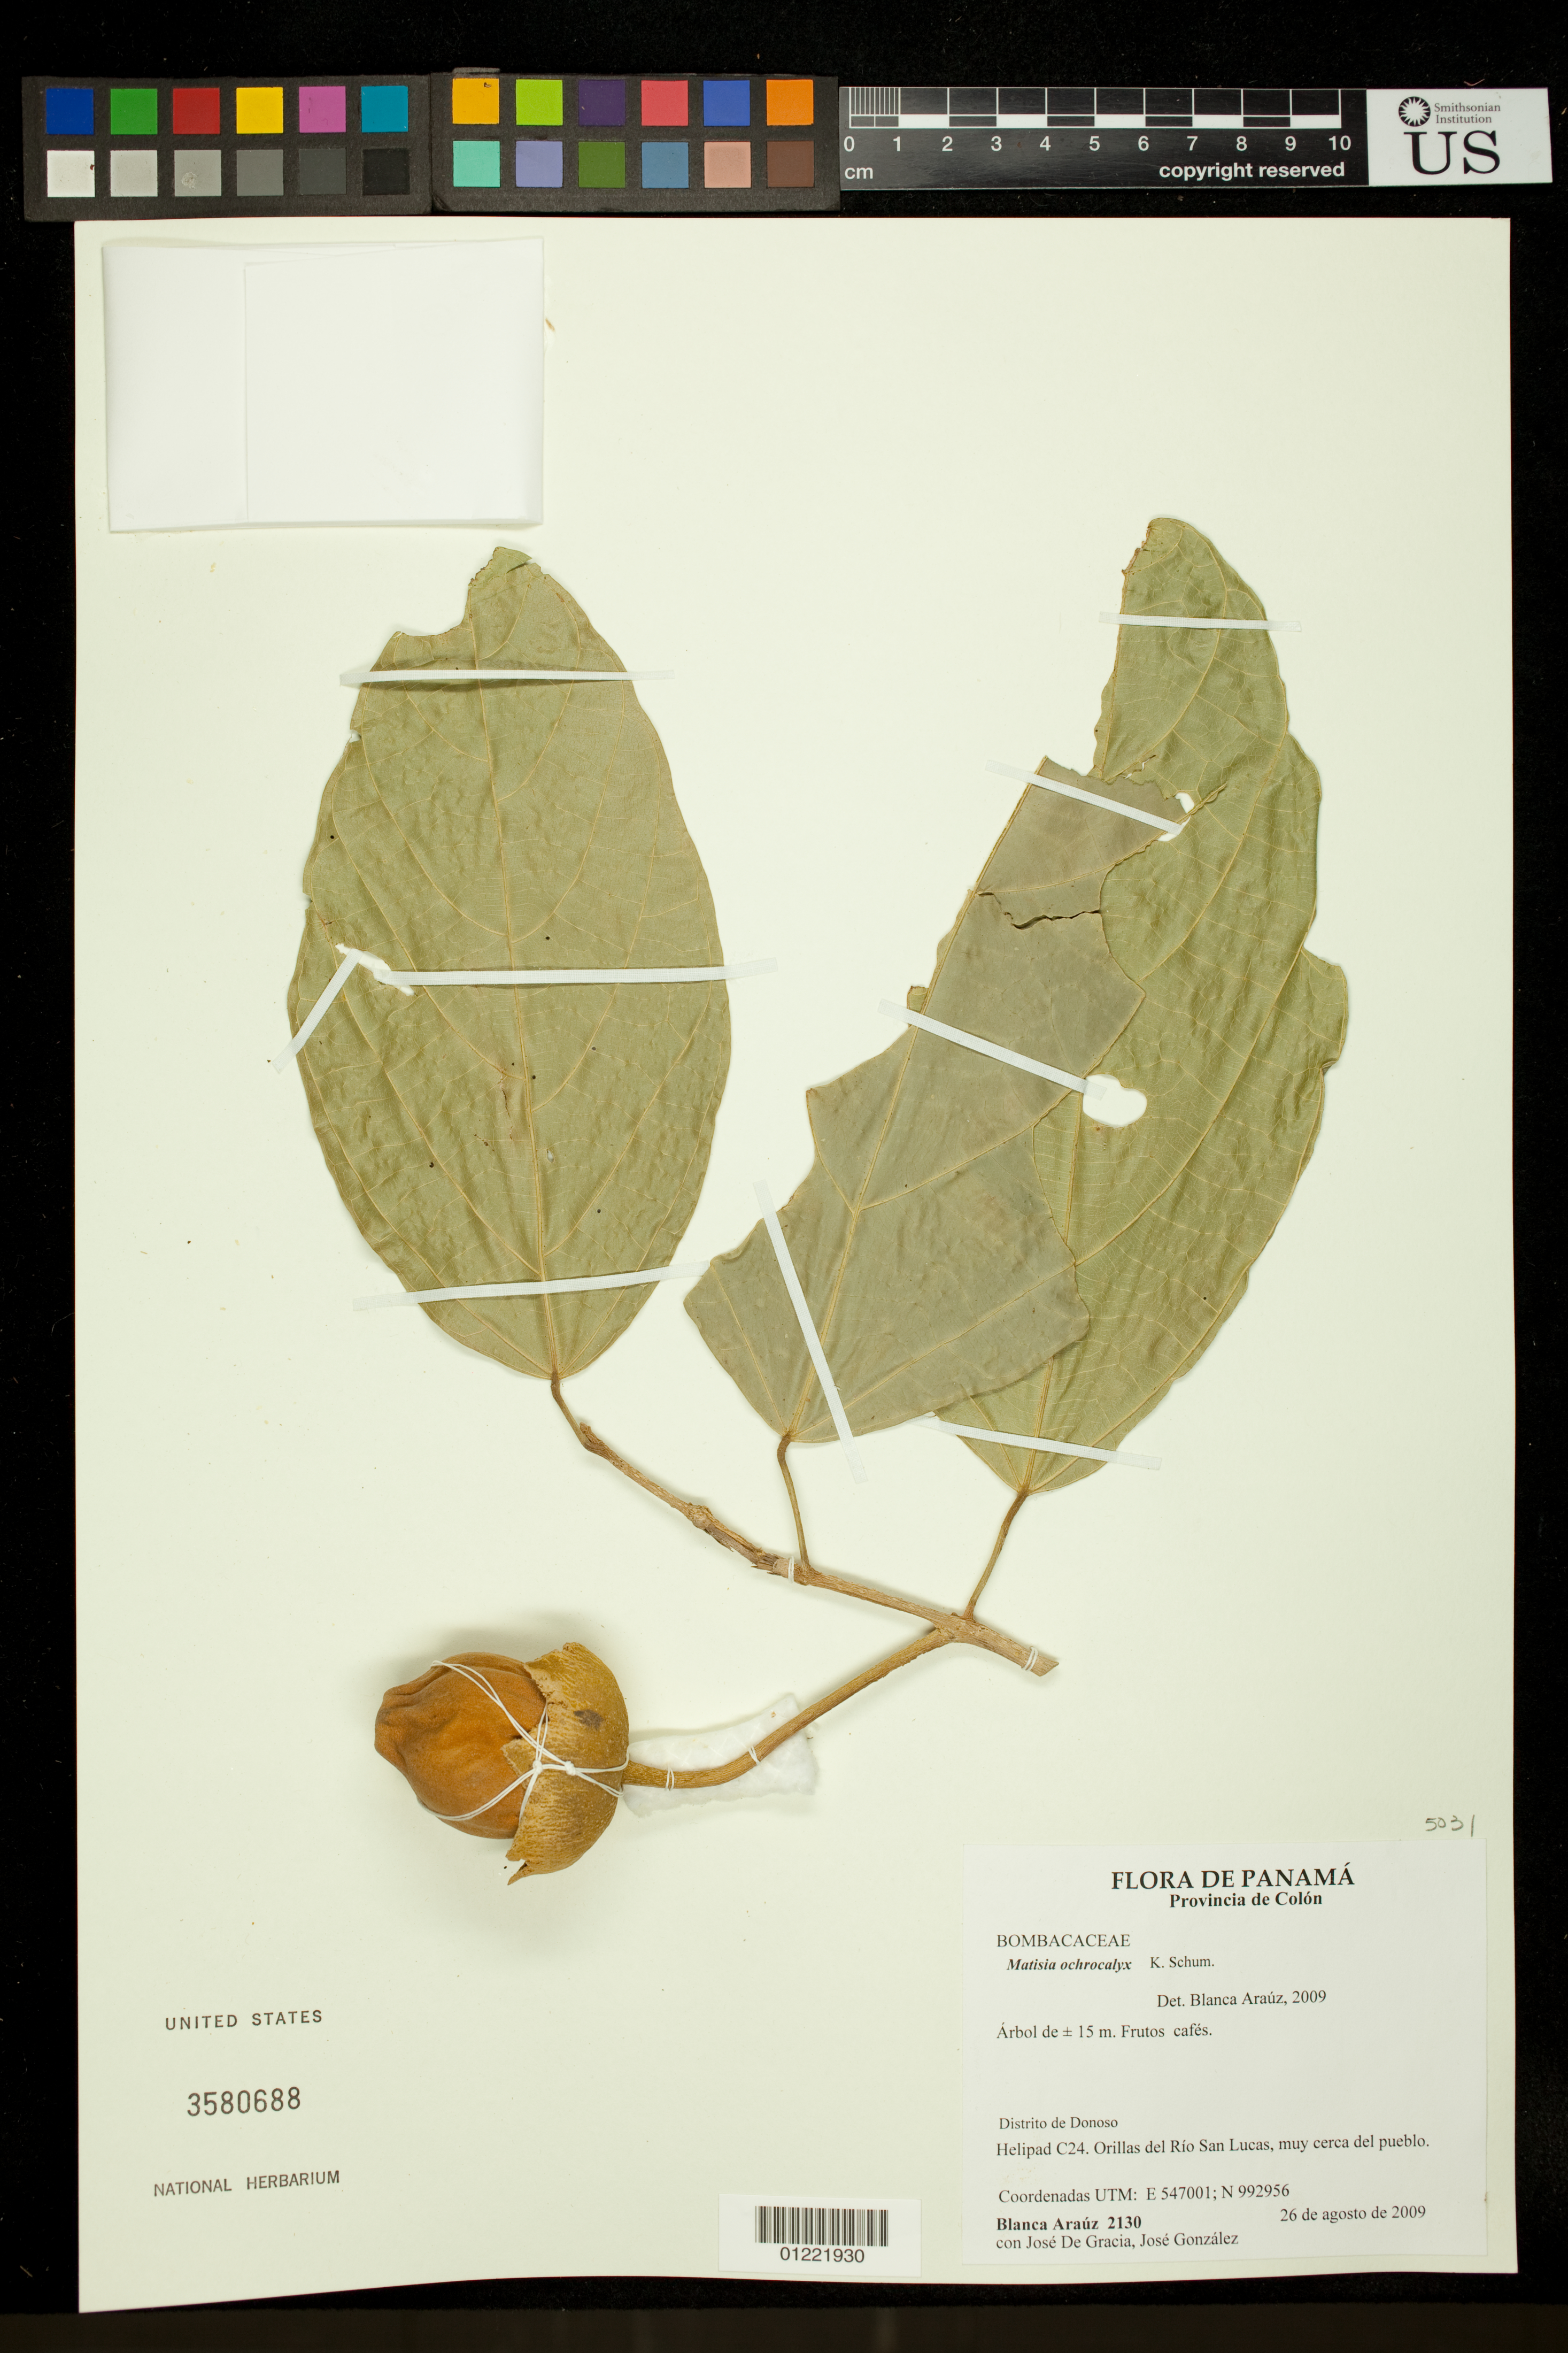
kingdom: Plantae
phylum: Tracheophyta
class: Magnoliopsida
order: Malvales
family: Malvaceae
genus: Matisia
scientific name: Matisia ochrocalyx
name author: K. Schum.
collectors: B. Araúz, J. De Gracia & J. González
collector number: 2130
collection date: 2009-08-26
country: Panama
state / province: Colón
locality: Distrito de Donoso: Helipad C24. Orillas del Rio San Lucas, muy cerca de pueblo.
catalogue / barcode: US 3580688